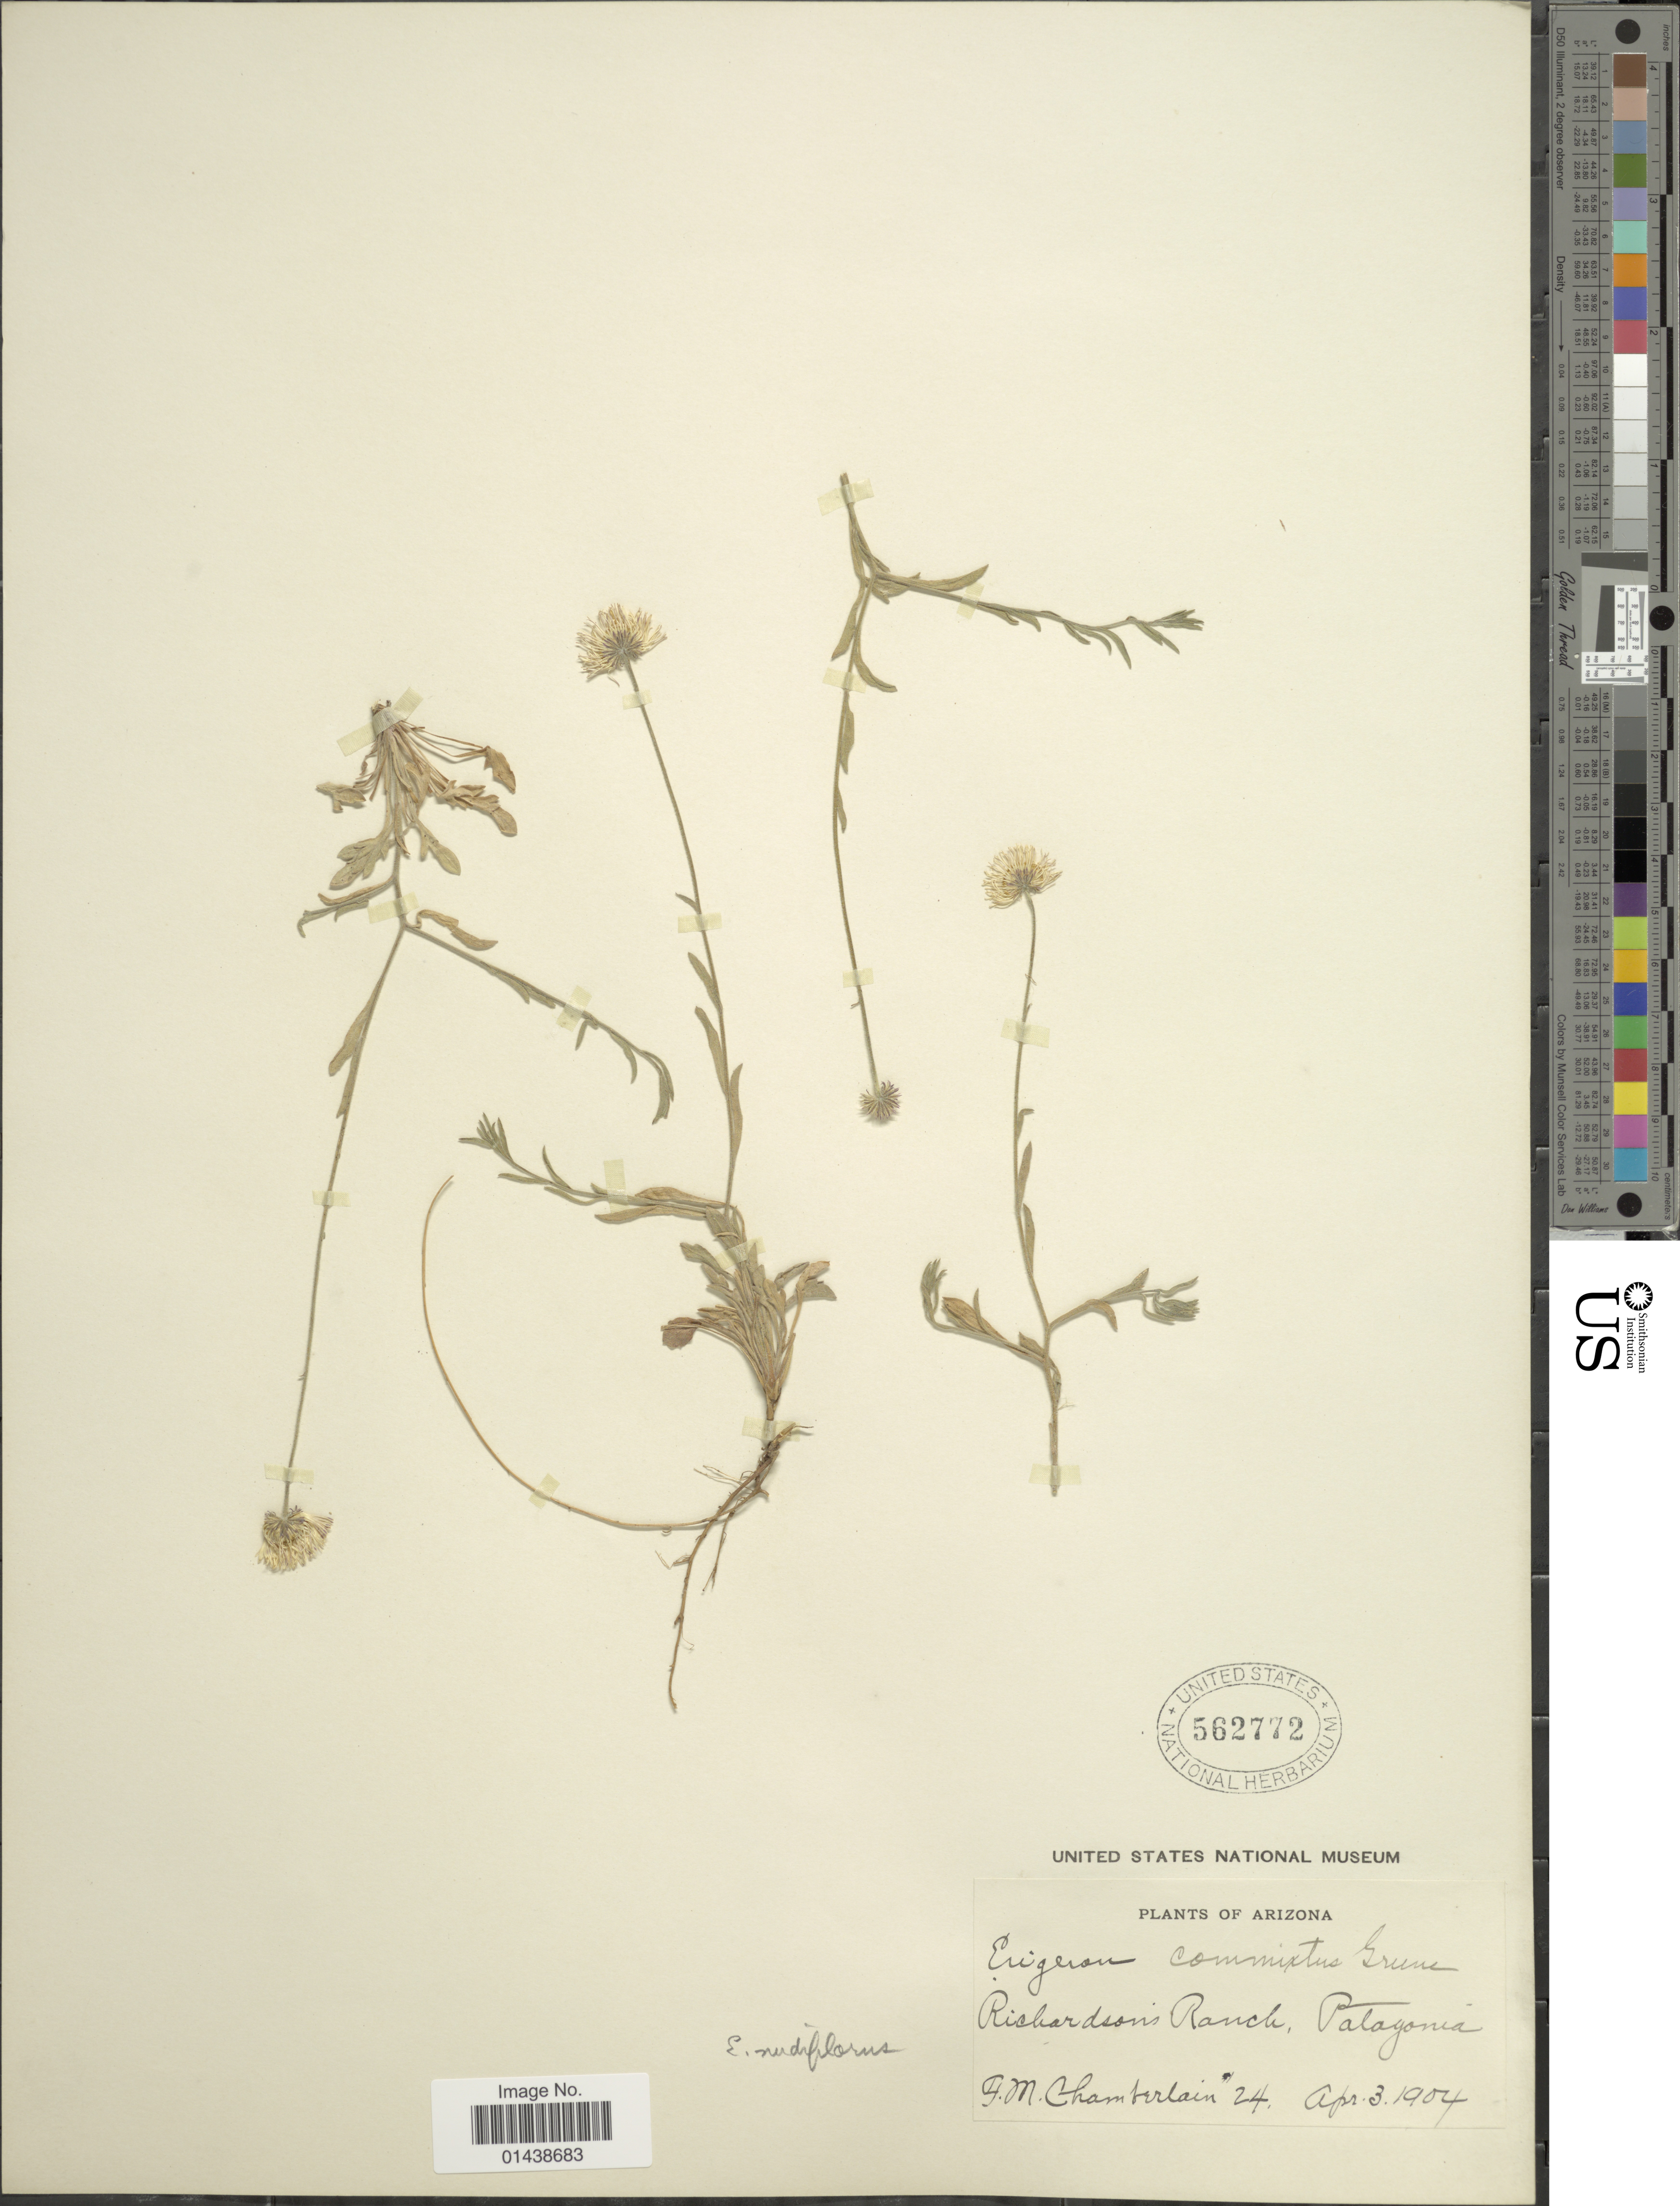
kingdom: Plantae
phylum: Tracheophyta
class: Magnoliopsida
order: Asterales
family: Asteraceae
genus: Erigeron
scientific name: Erigeron nudiflorus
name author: Buckley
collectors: F. Chamberlain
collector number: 24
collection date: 1904-04-03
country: United States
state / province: Arizona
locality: Richardsons Ranch, Patagonia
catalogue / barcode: US 562772